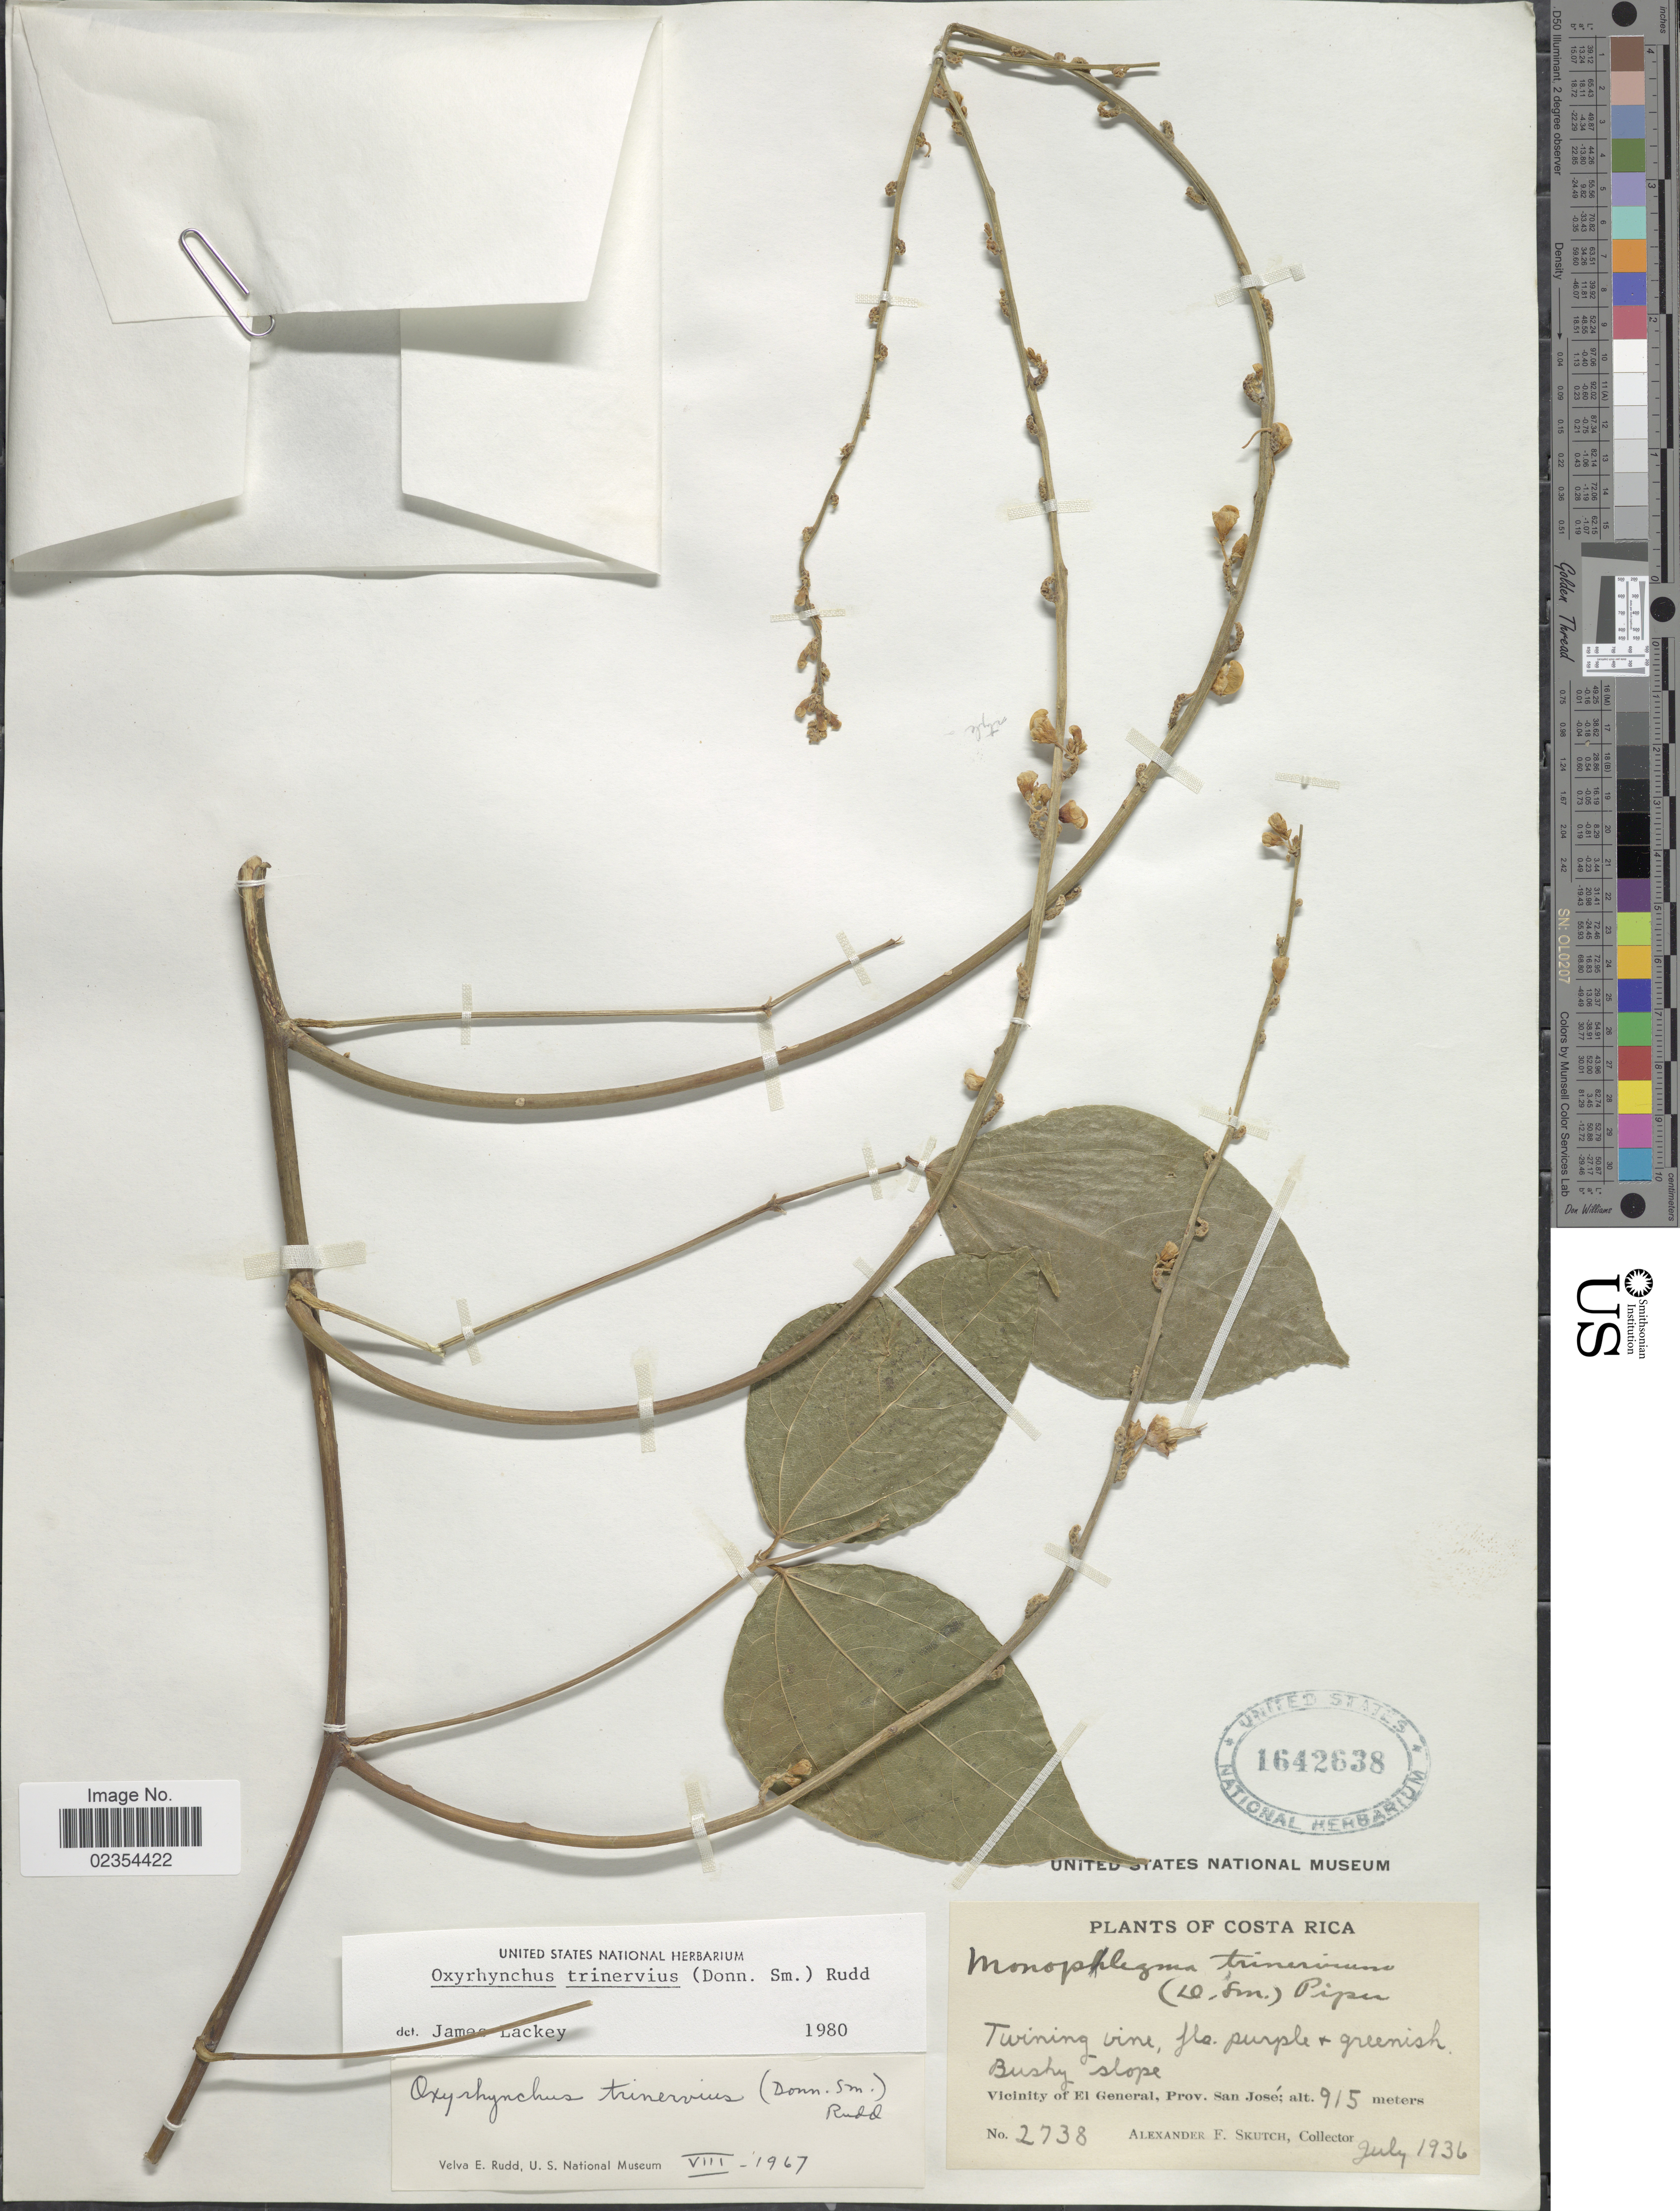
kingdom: Plantae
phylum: Tracheophyta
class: Magnoliopsida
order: Fabales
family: Fabaceae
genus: Oxyrhynchus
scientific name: Oxyrhynchus trinervius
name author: (Donn. Sm.) Rudd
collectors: A. F. Skutch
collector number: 2738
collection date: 1936-07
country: Costa Rica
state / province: San José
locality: Vicinity of El General.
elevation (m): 915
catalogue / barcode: US 1642638